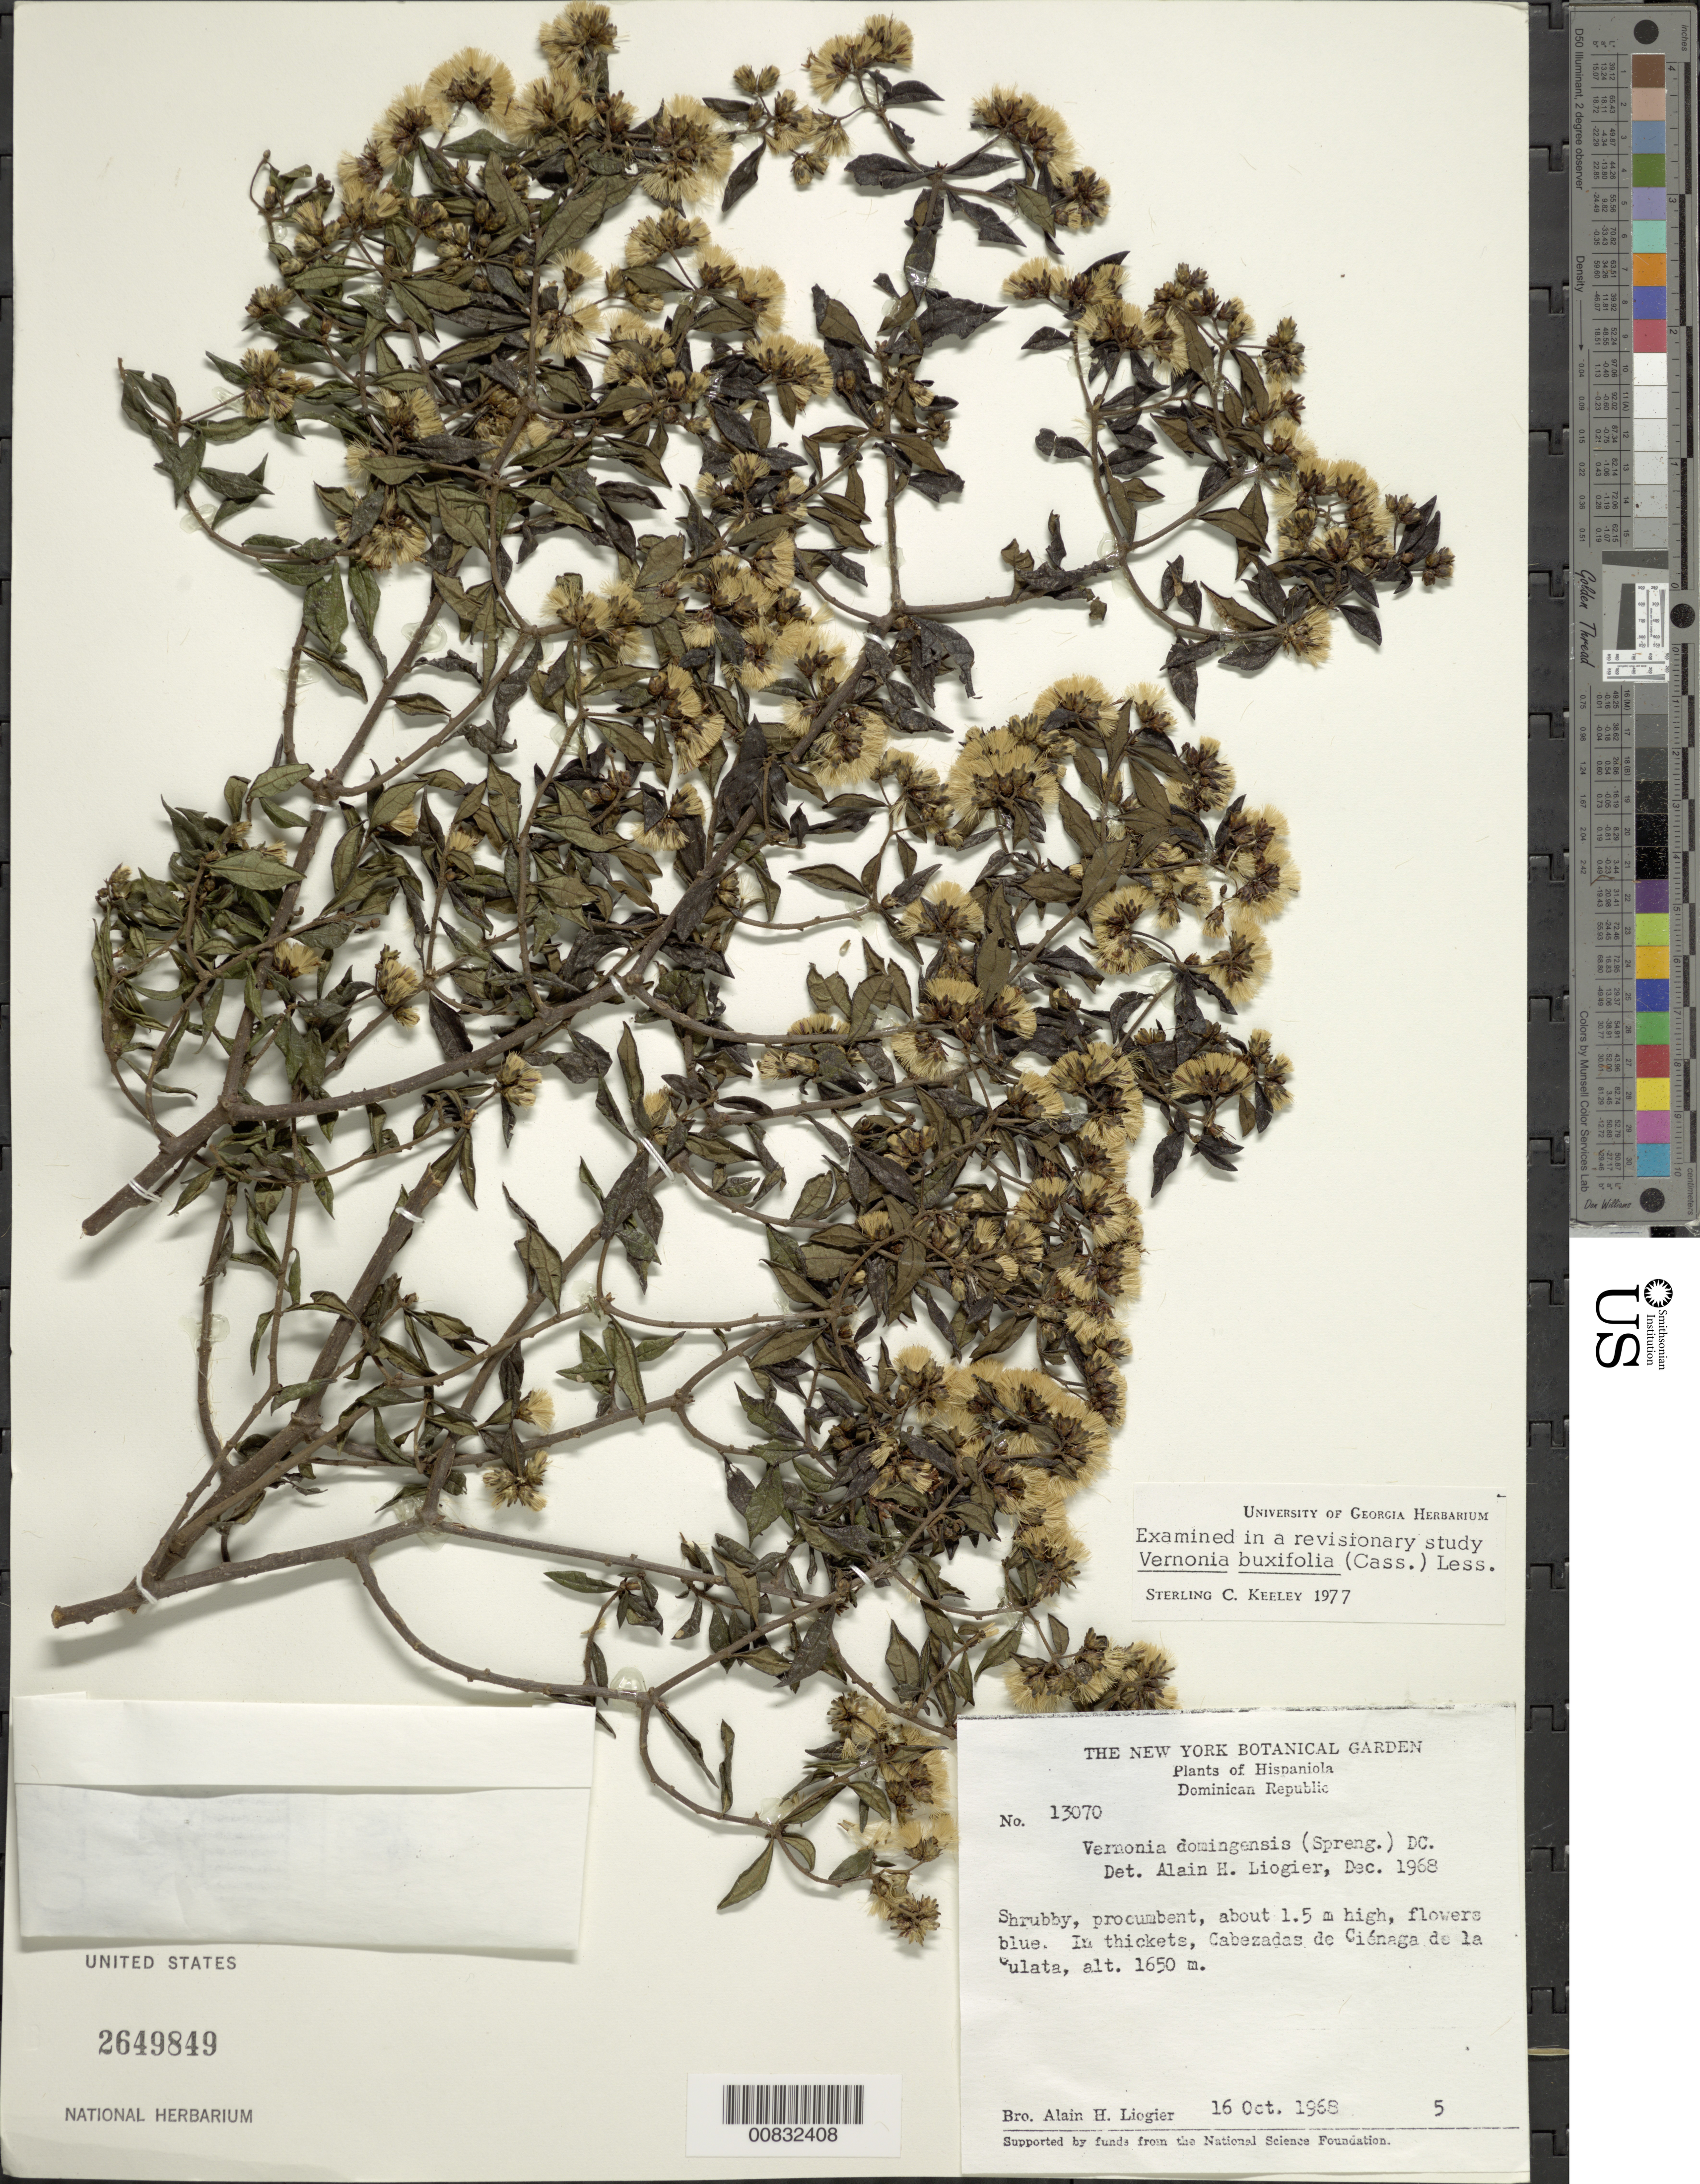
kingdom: Plantae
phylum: Tracheophyta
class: Magnoliopsida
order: Asterales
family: Asteraceae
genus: Vernonanthura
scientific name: Vernonanthura buxifolia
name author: (Less.) H. Rob.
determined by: Keeley, S. C.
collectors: A. H. Liogier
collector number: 13070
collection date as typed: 16 Oct 1968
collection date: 1968-10-16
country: Dominican Republic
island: Hispaniola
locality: Cabezadas de Ciénaga de la Culata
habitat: In thickets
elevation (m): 1650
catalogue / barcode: US 2649849